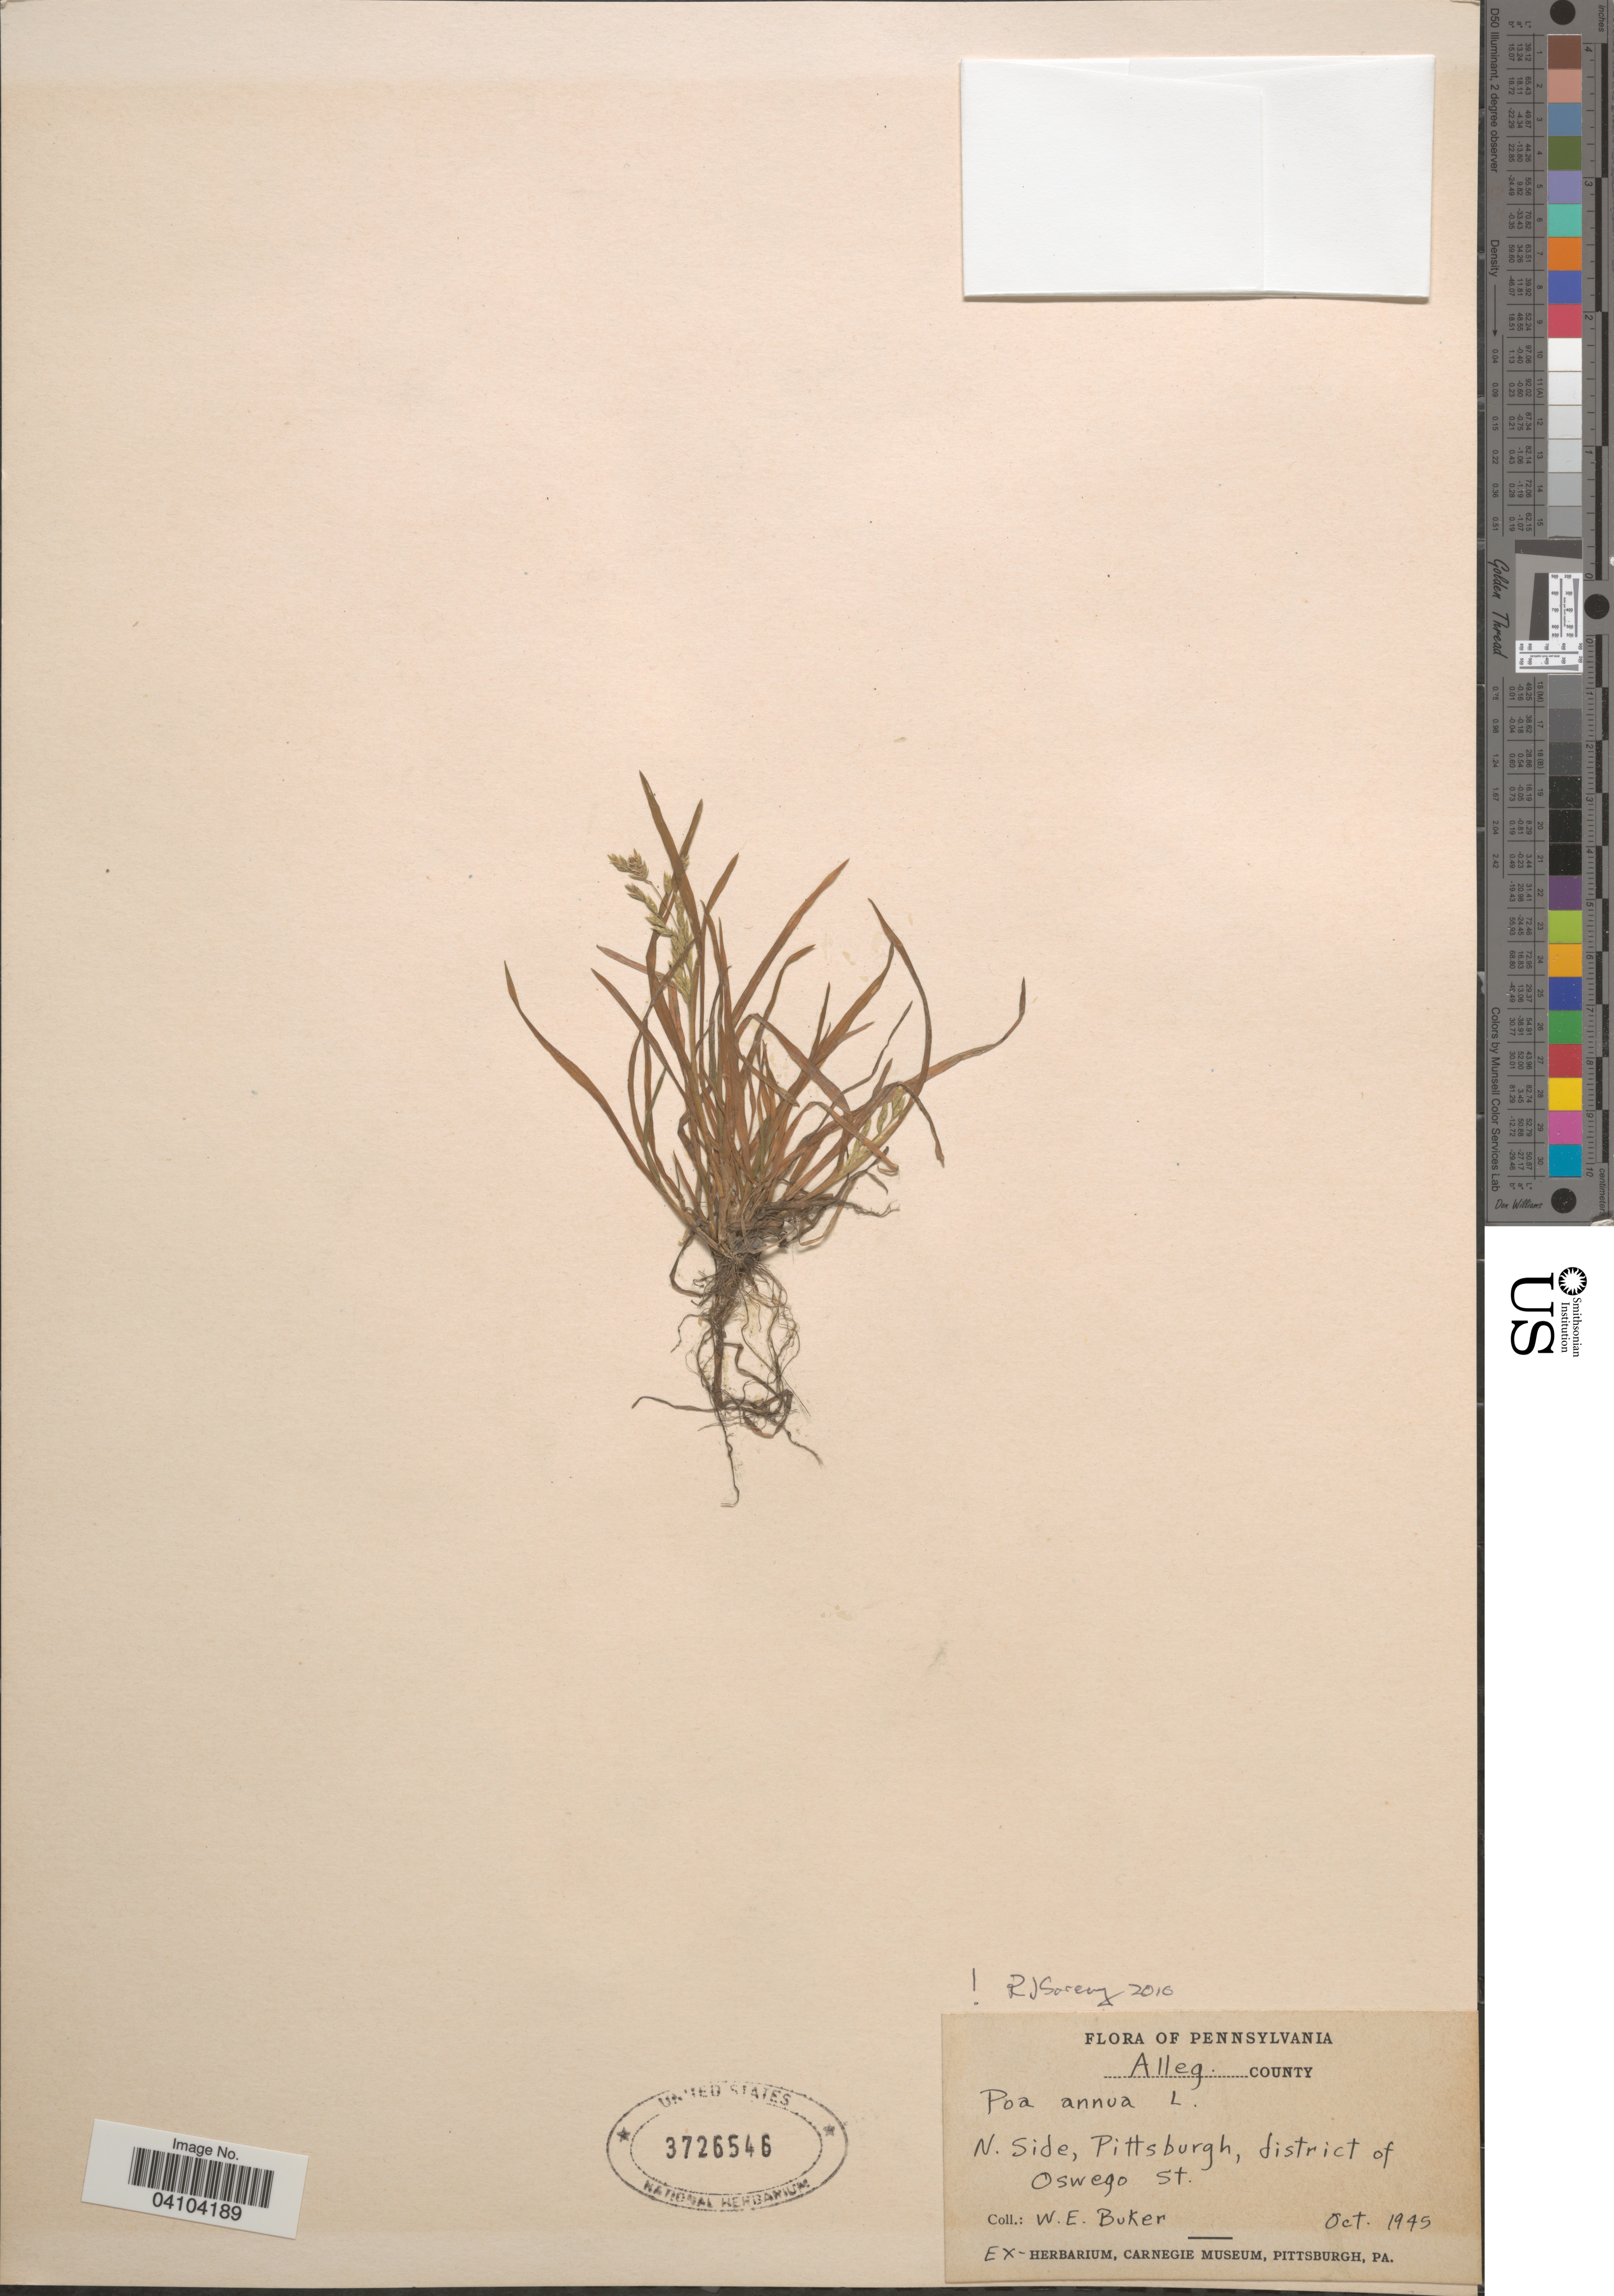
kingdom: Plantae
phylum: Tracheophyta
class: Liliopsida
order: Poales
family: Poaceae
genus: Poa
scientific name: Poa annua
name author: L.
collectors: W. Buker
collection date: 1945-10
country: United States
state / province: Pennsylvania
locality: N. Side, Pittsburgh, district of Oswego St.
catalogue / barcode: US 3726546